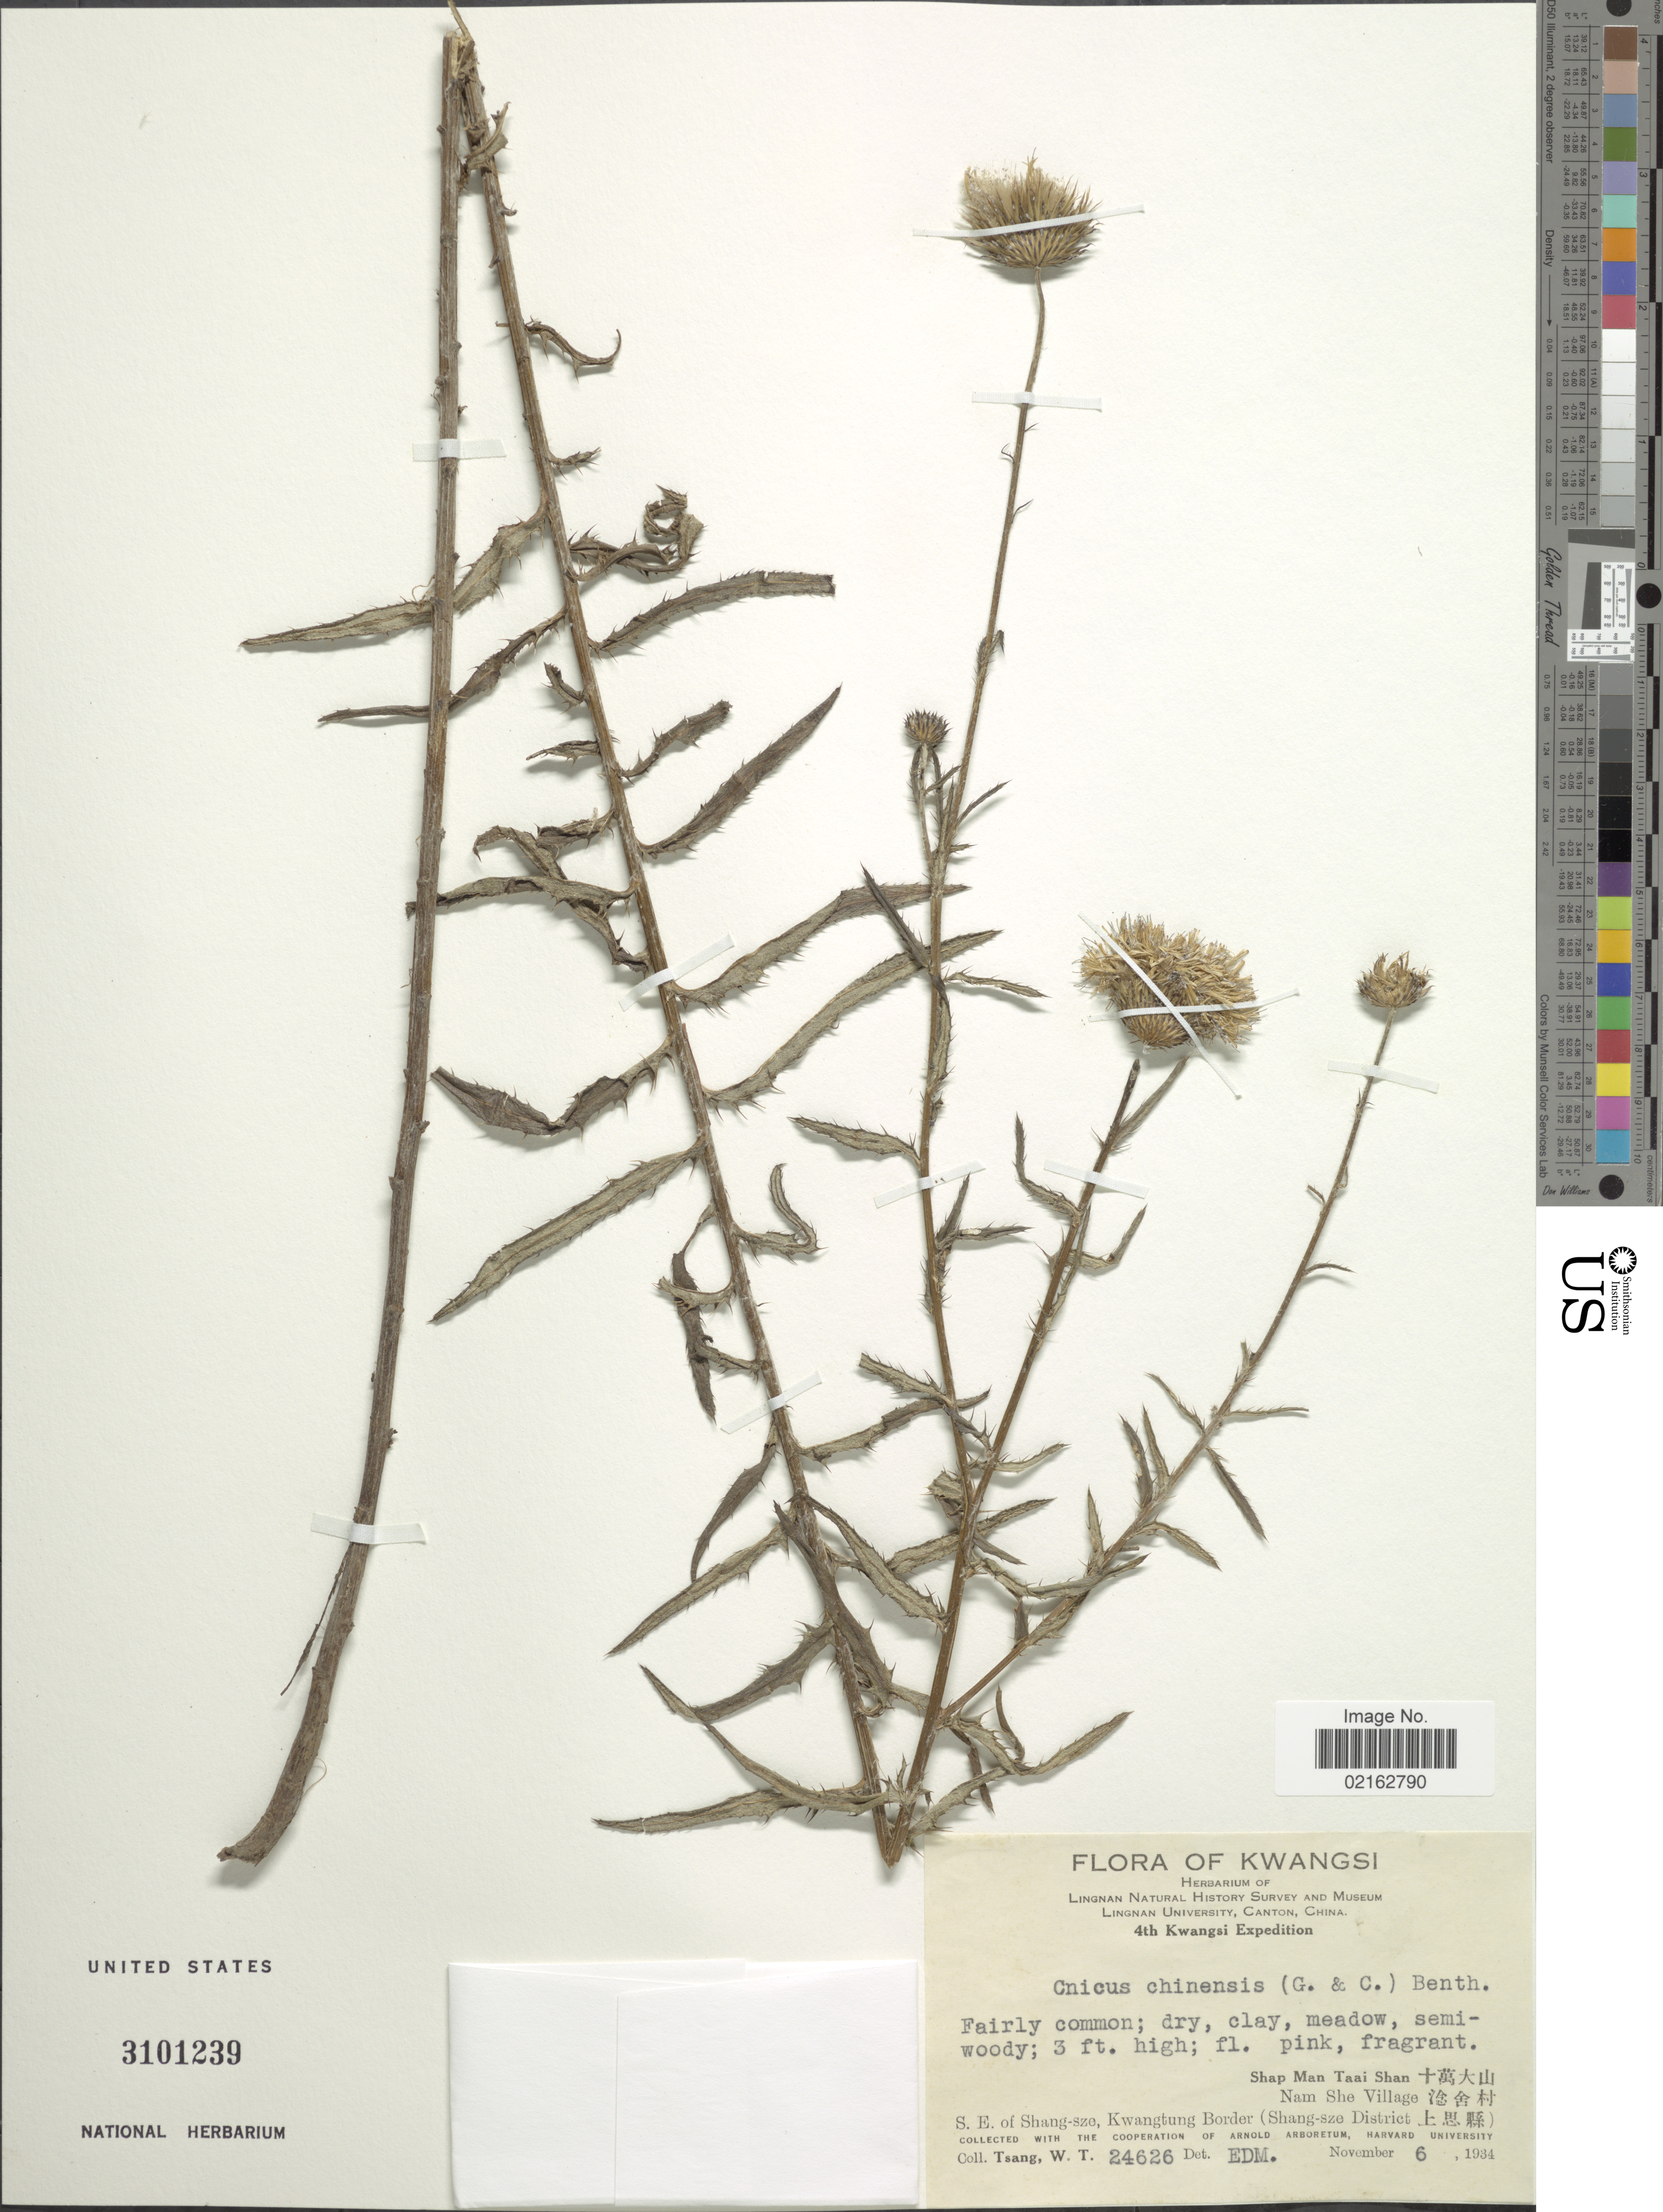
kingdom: Plantae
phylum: Tracheophyta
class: Magnoliopsida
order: Asterales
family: Asteraceae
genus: Cirsium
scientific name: Cirsium lineare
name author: (Thunb.) Sch. Bip.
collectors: W. T. Tsang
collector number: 24626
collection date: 1934-11-06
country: China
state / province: Guangxi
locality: Kwangsi. Shap Man Taai Shan X. Nam She Village X. S.E. of Shang-sze, Kwangtung Border (Shang-sze District X).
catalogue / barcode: US 3101239